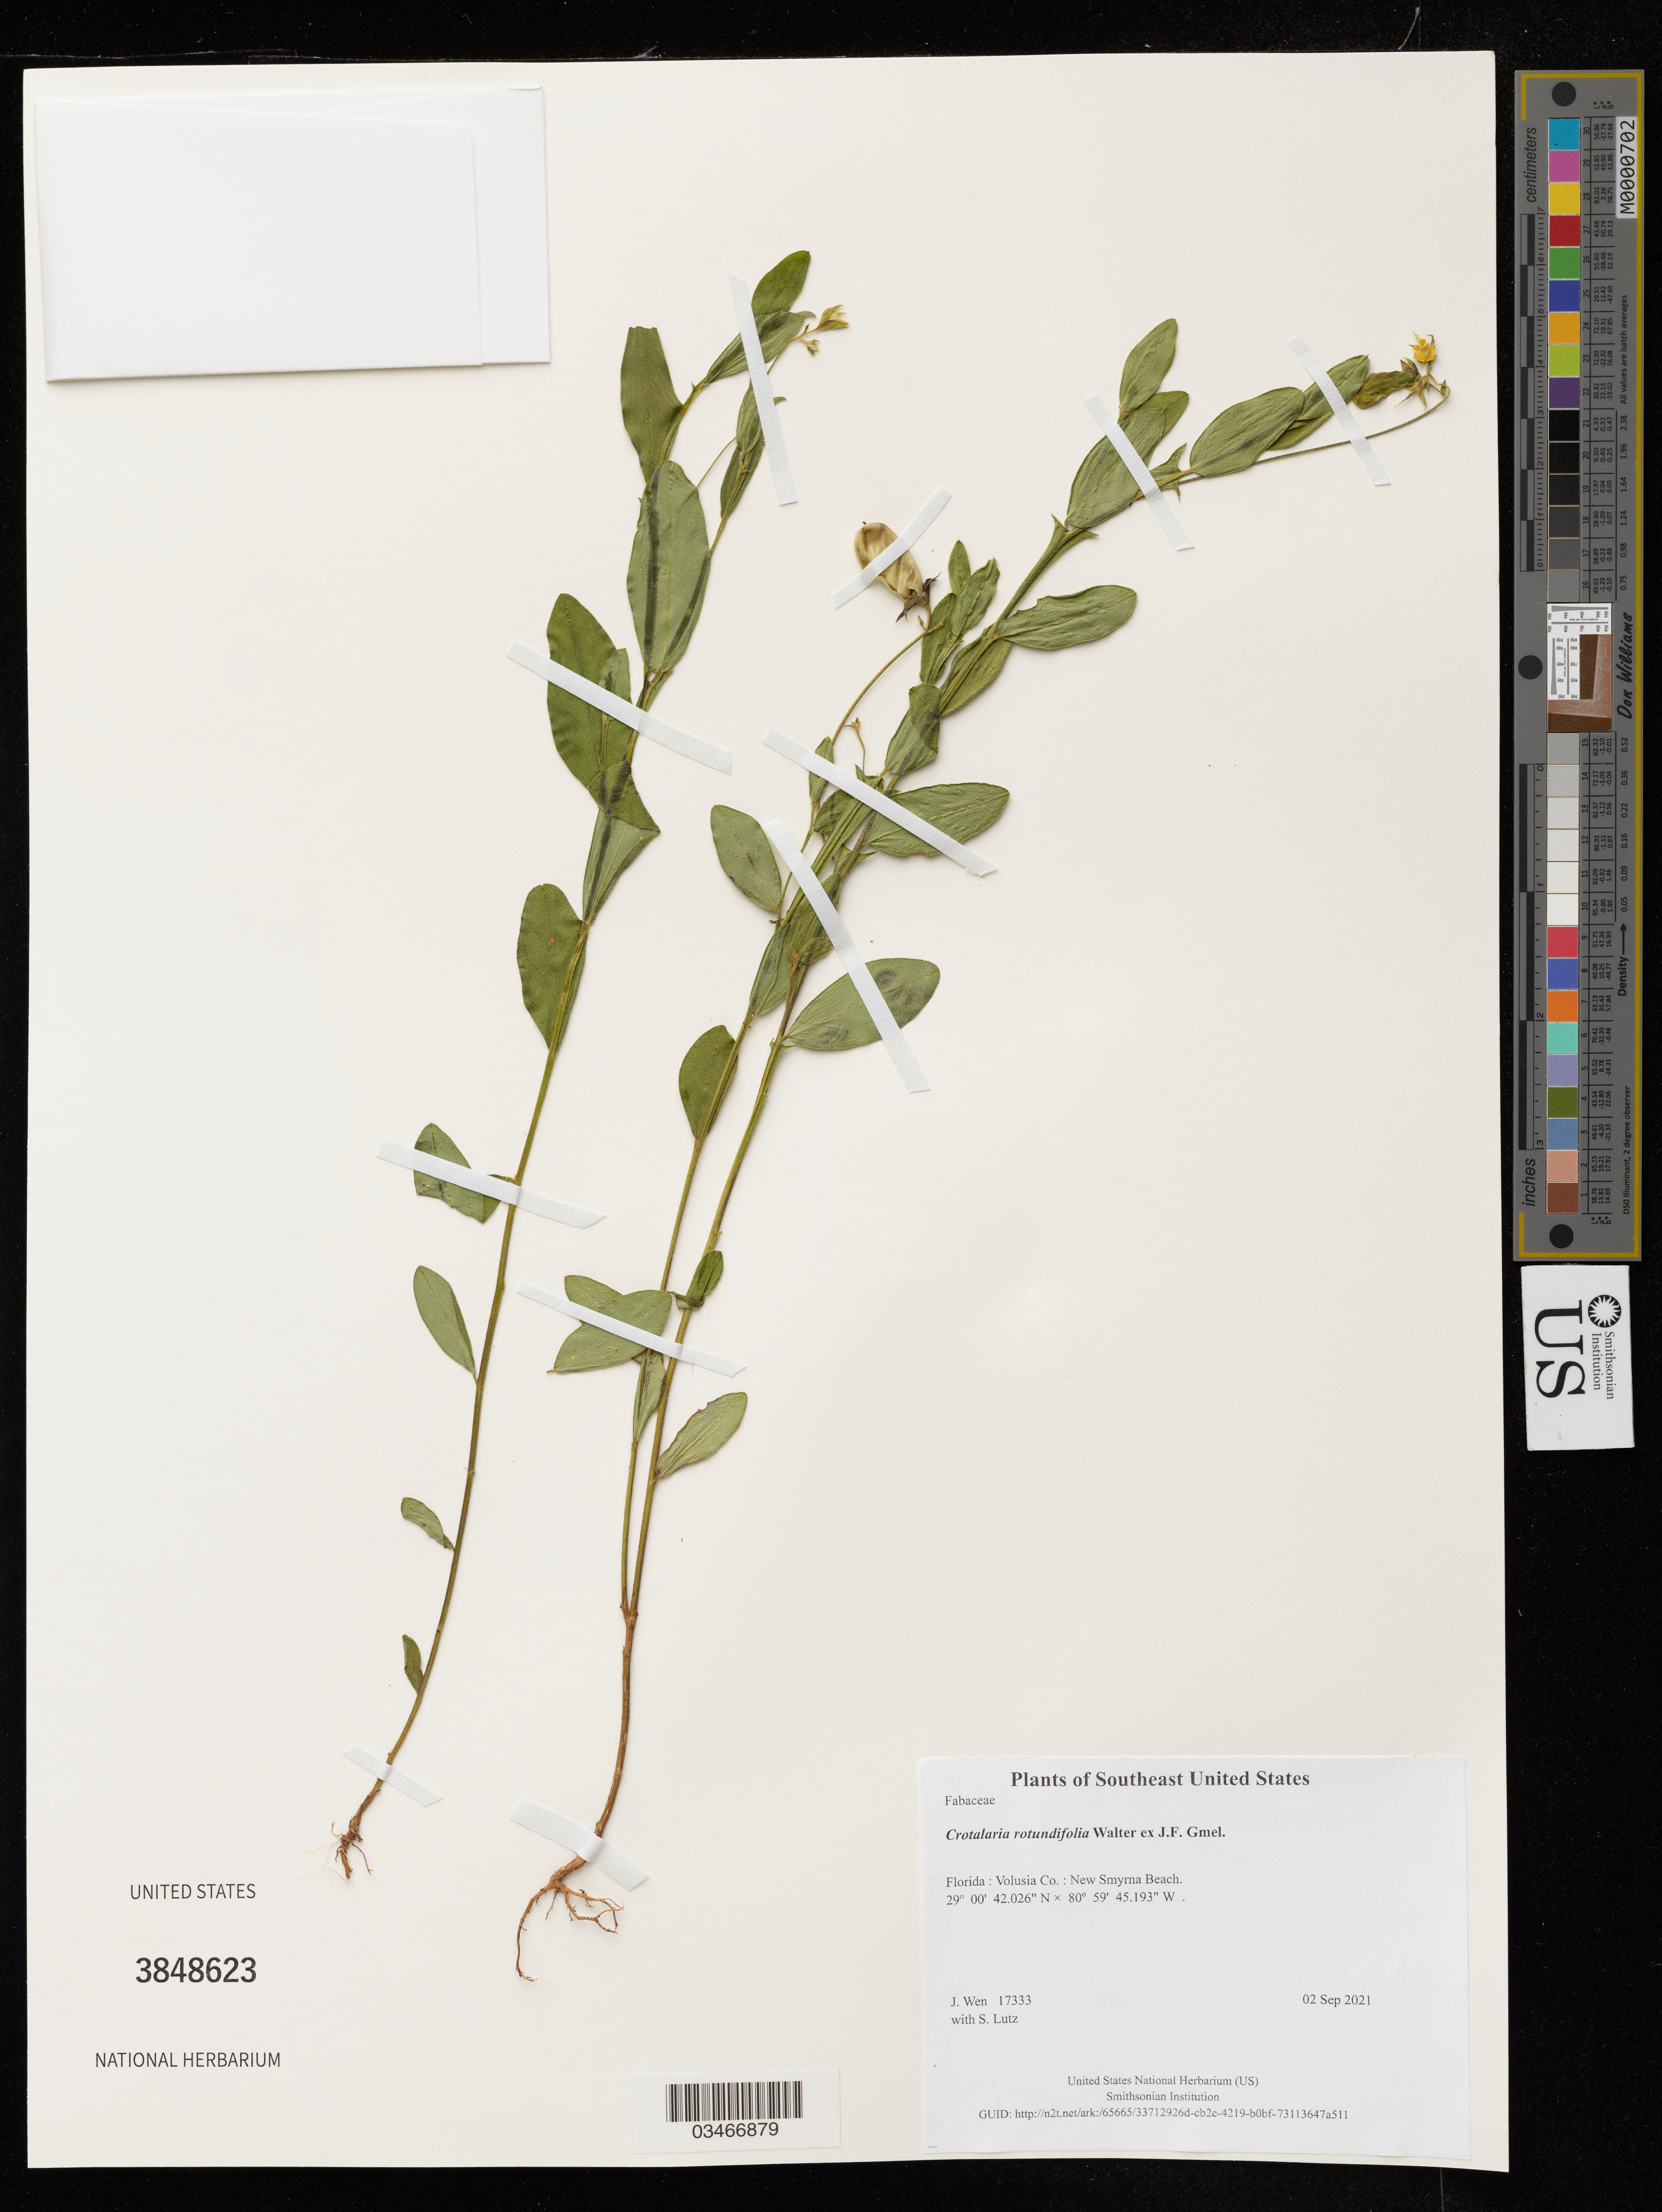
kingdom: Plantae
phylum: Tracheophyta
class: Magnoliopsida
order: Fabales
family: Fabaceae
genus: Crotalaria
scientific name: Crotalaria rotundifolia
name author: Walter ex J.F. Gmel.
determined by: Wen, Jun, (BOT), Smithsonian Institution - National Museum of Natural History (UNITED STATES)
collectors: J. Wen & S. Lutz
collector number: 17333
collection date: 2021-09-02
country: United States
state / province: Florida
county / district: Volusia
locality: New Smyrna Beach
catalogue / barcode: US 3848623